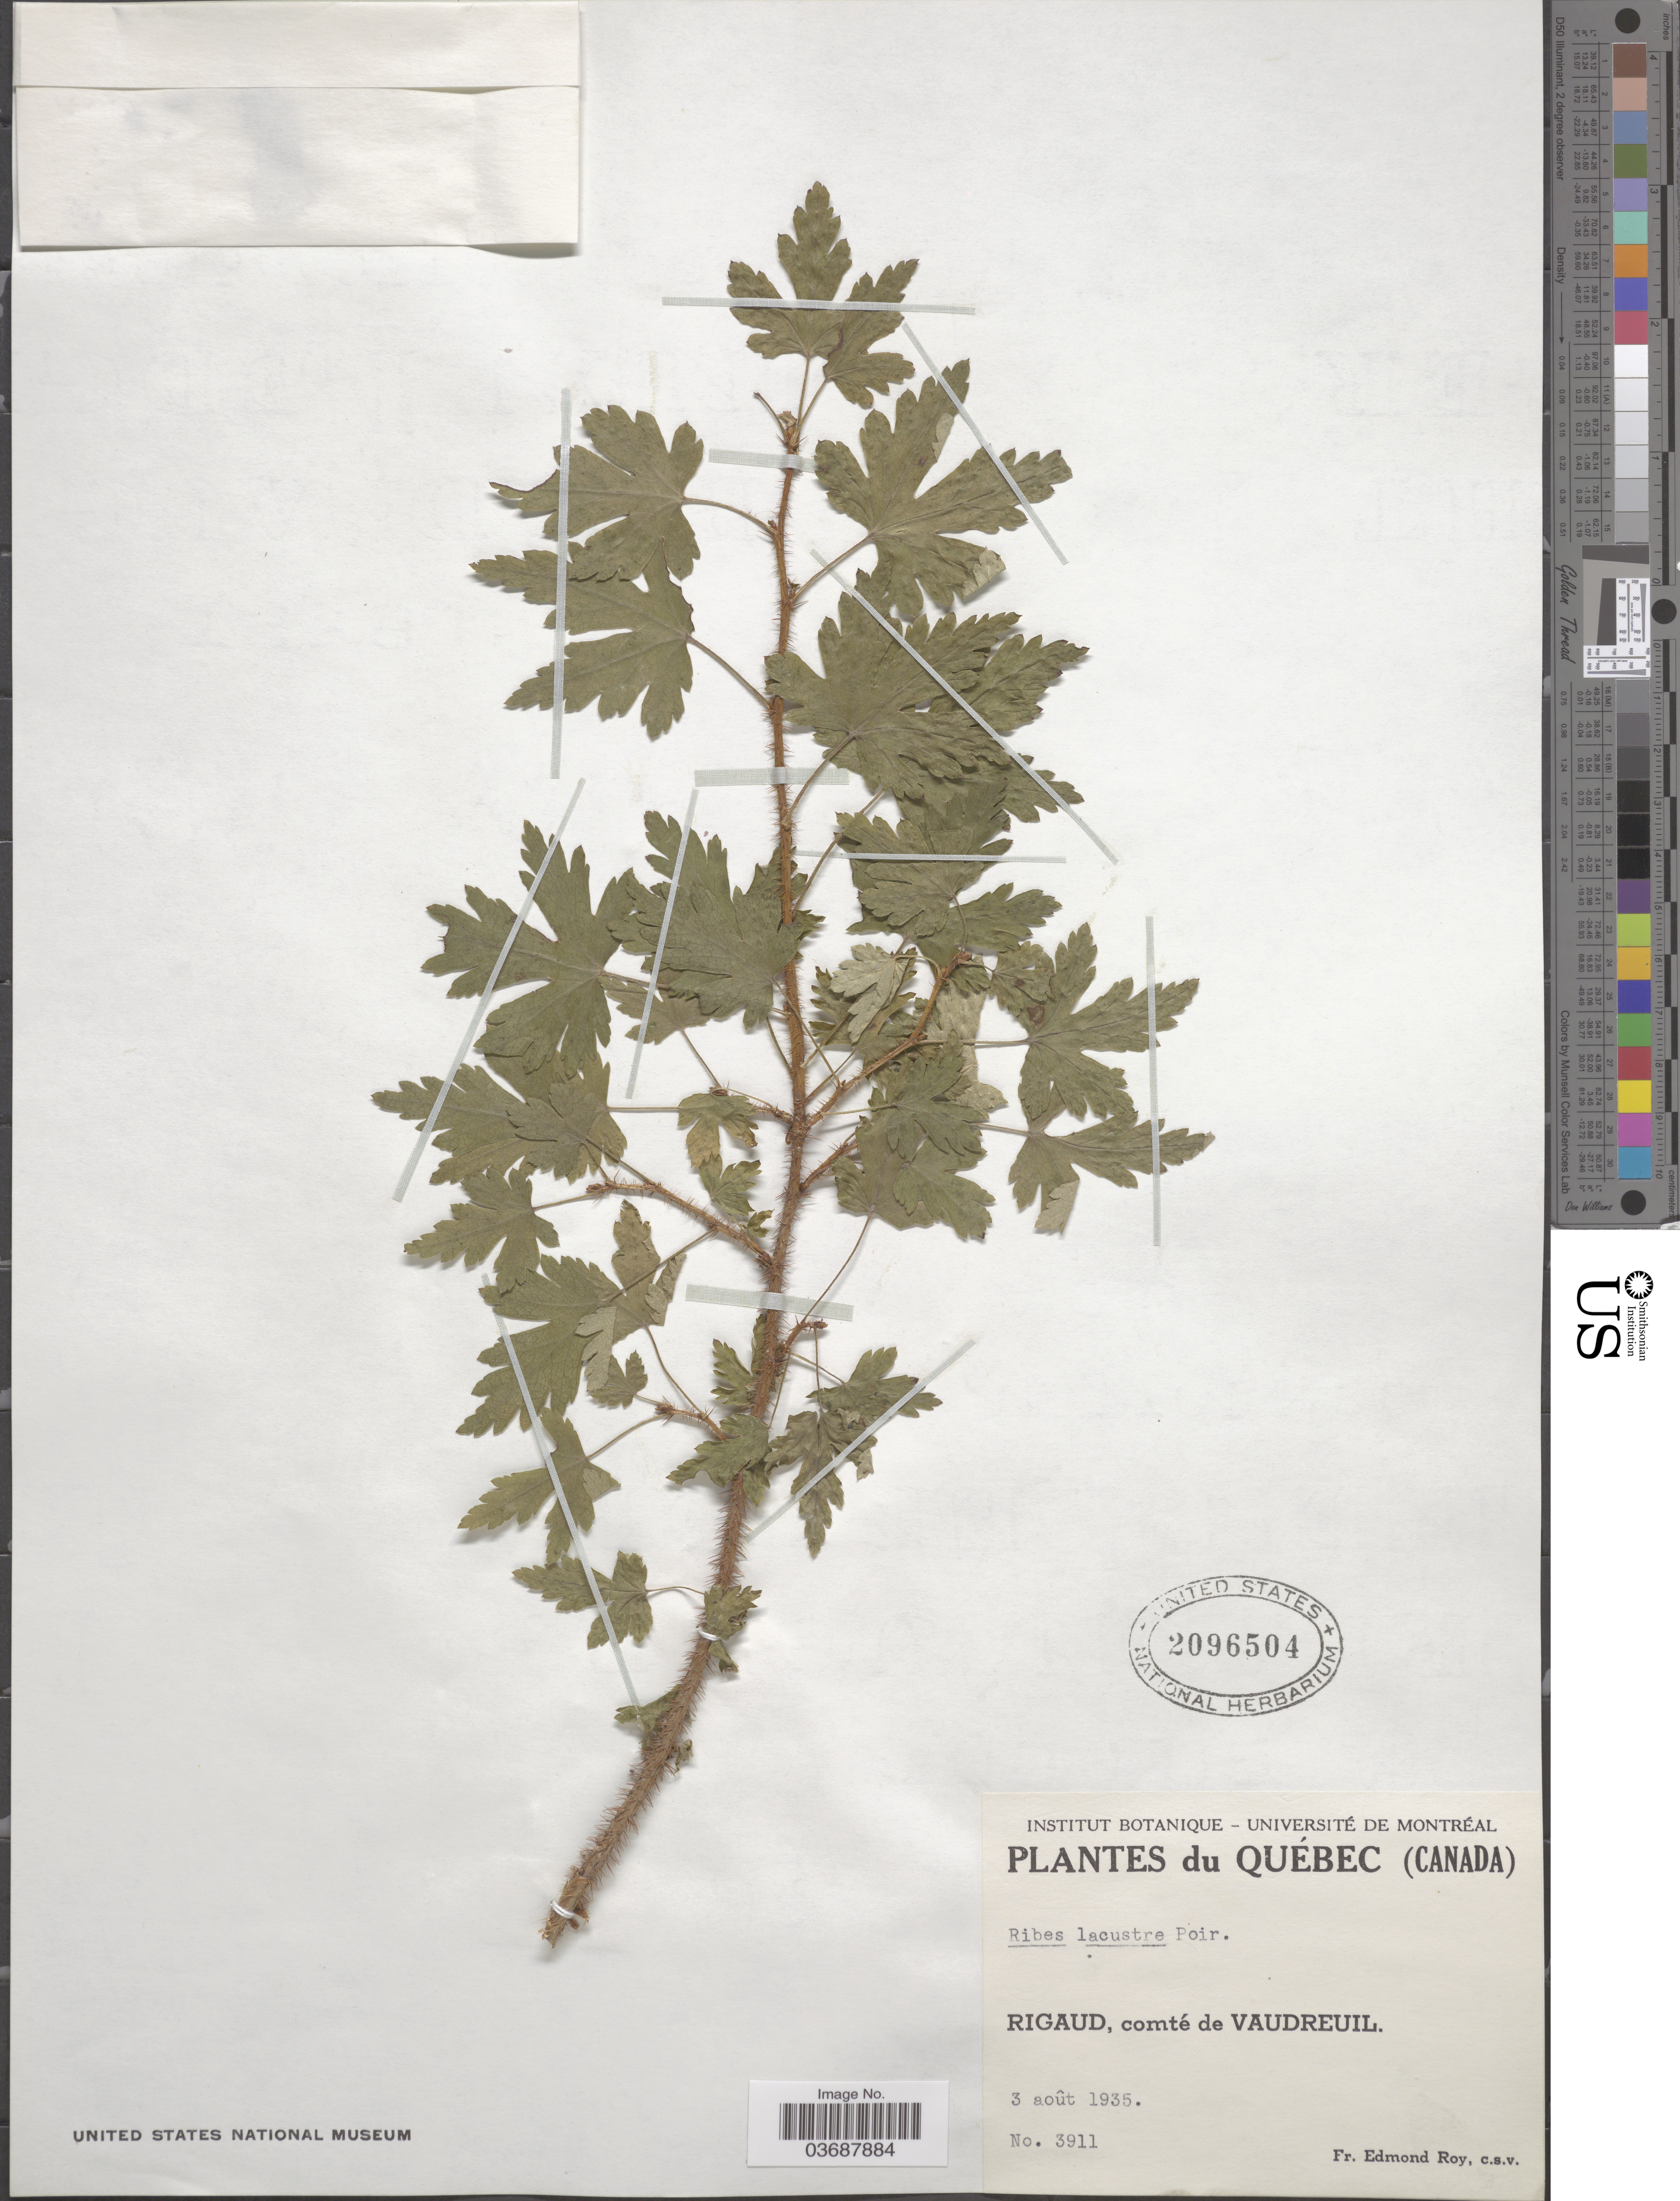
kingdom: Plantae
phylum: Tracheophyta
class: Magnoliopsida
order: Saxifragales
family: Grossulariaceae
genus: Ribes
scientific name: Ribes lacustre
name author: (Pers.) Poir.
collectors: E. Roy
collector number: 3911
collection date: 1935-08-03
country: Canada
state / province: Quebec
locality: Rigaud, comté de Vaudreuil.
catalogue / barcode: US 2096504